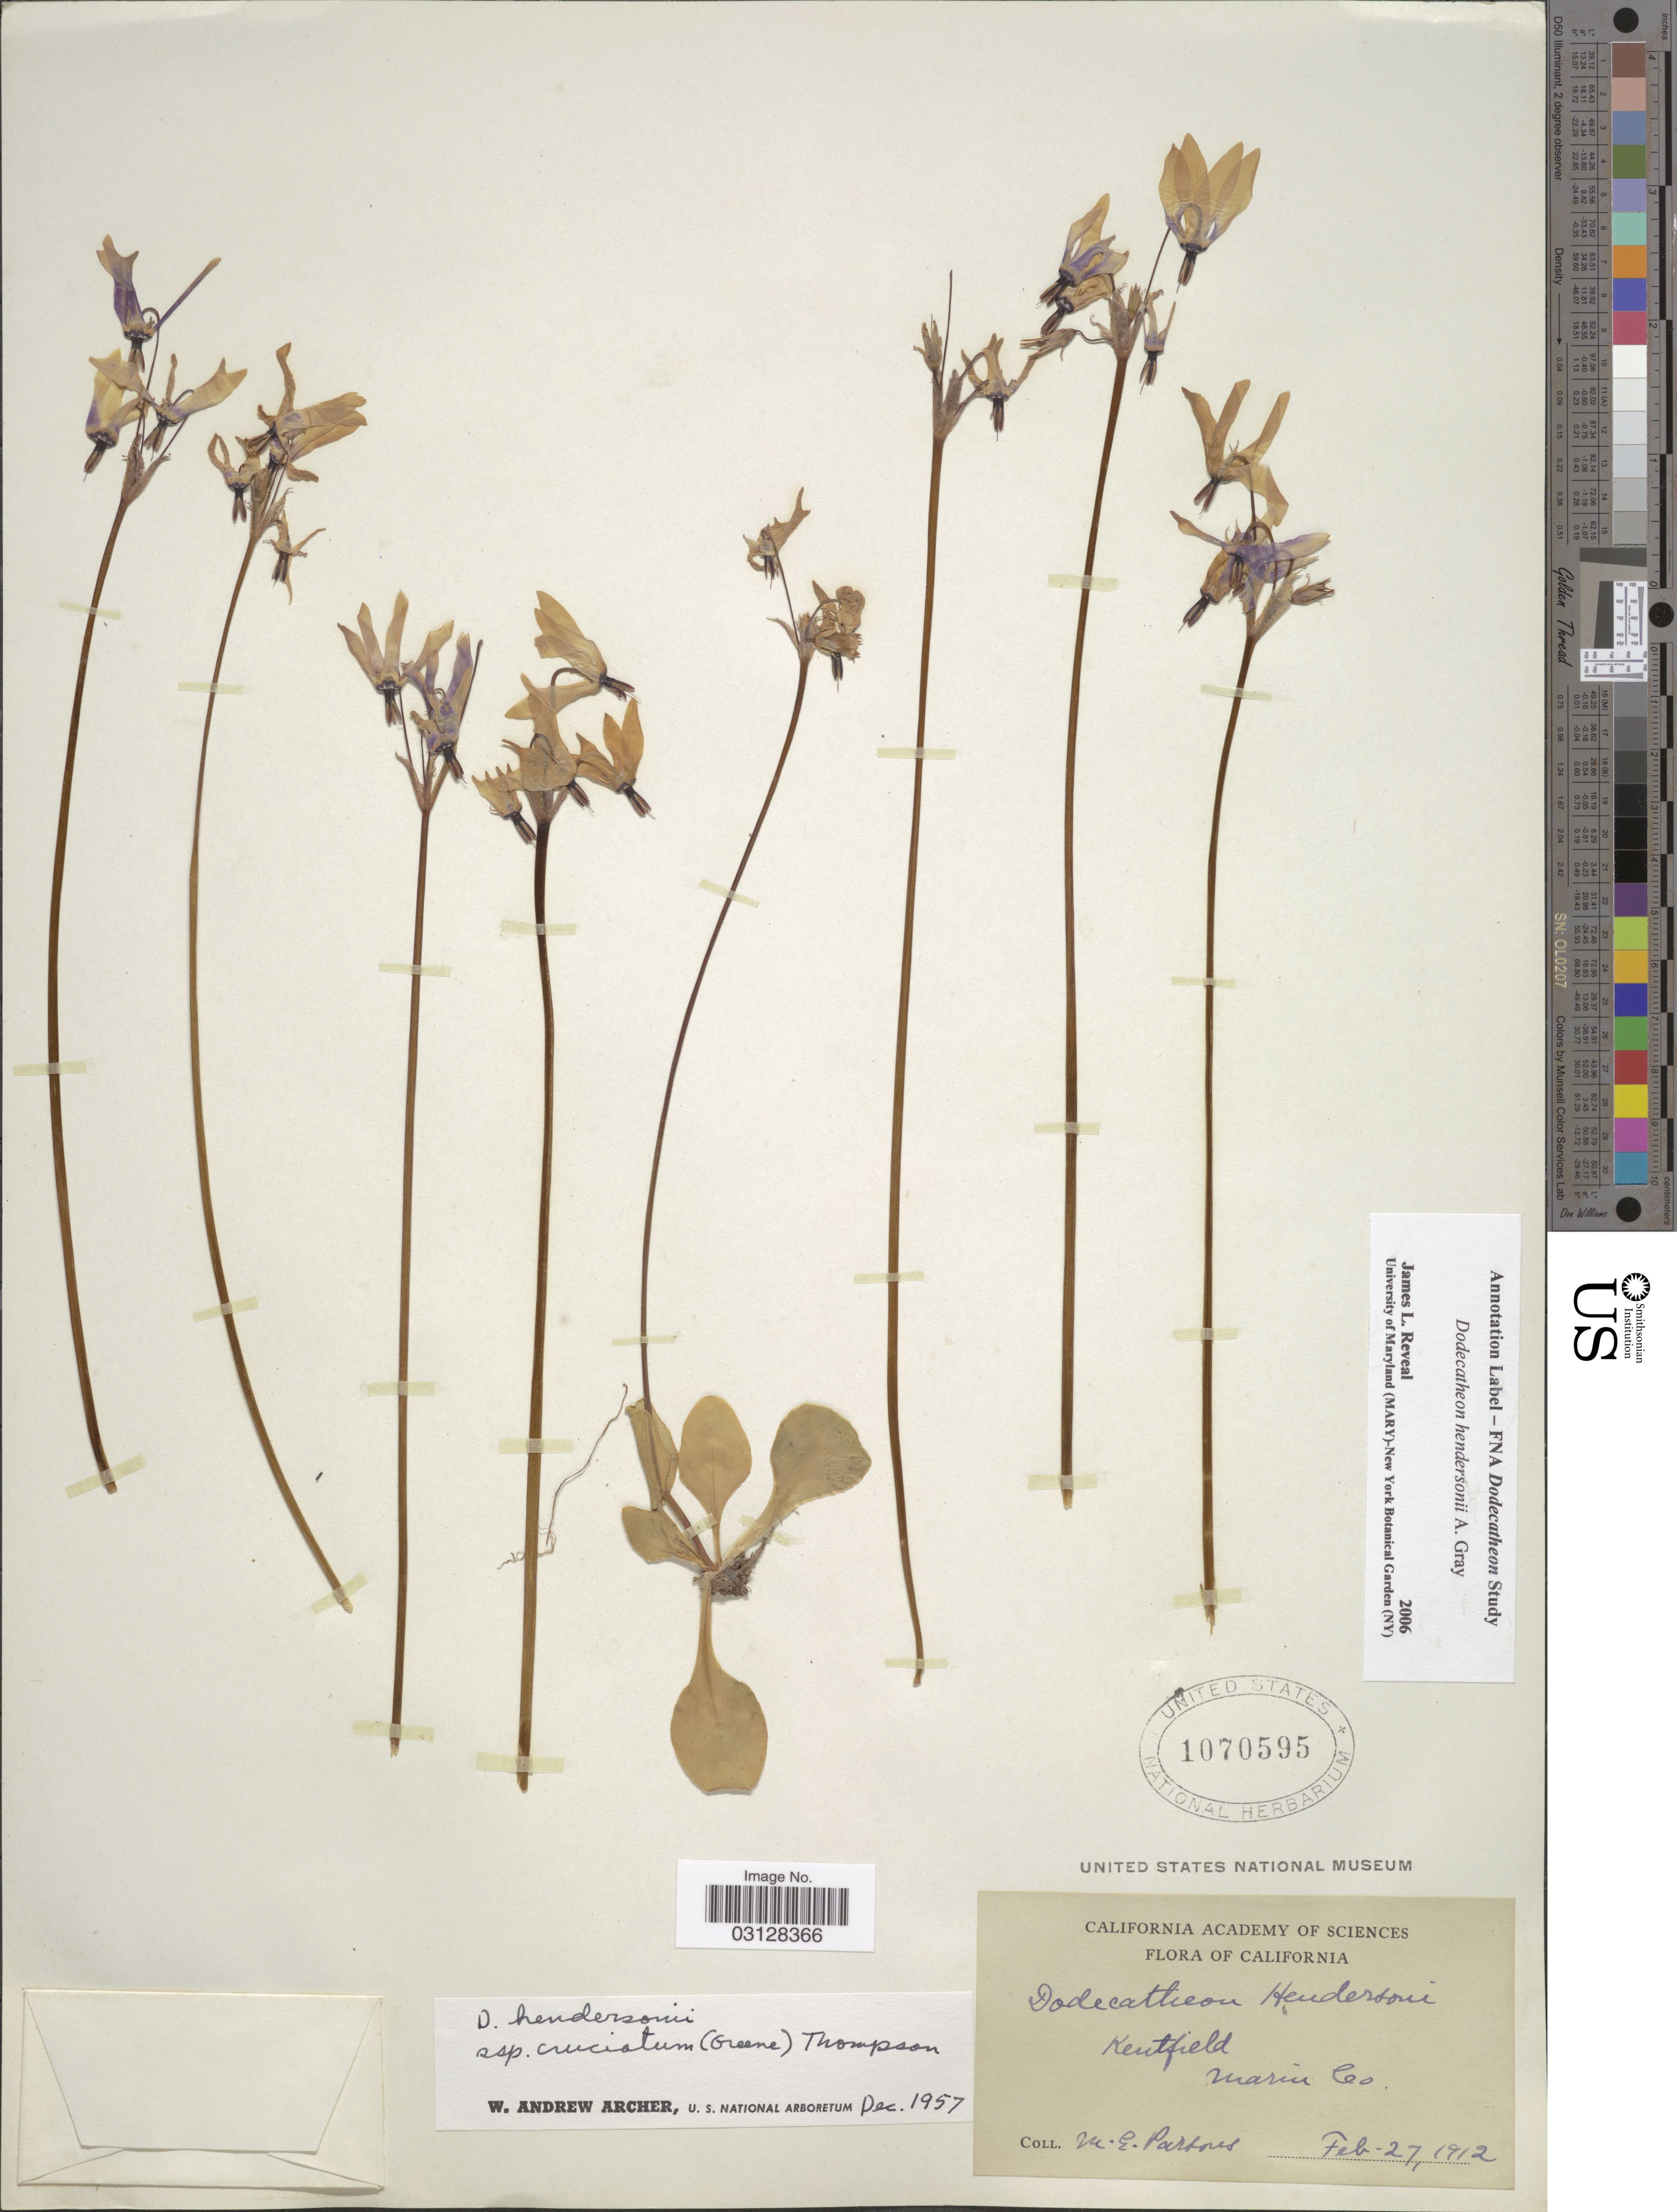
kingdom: Plantae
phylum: Tracheophyta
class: Magnoliopsida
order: Ericales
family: Primulaceae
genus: Dodecatheon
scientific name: Dodecatheon hendersonii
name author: A. Gray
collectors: M. Parsons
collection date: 1912-02-27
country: United States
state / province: California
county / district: Marin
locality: Kentfield, Marin Co.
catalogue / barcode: US 1070595